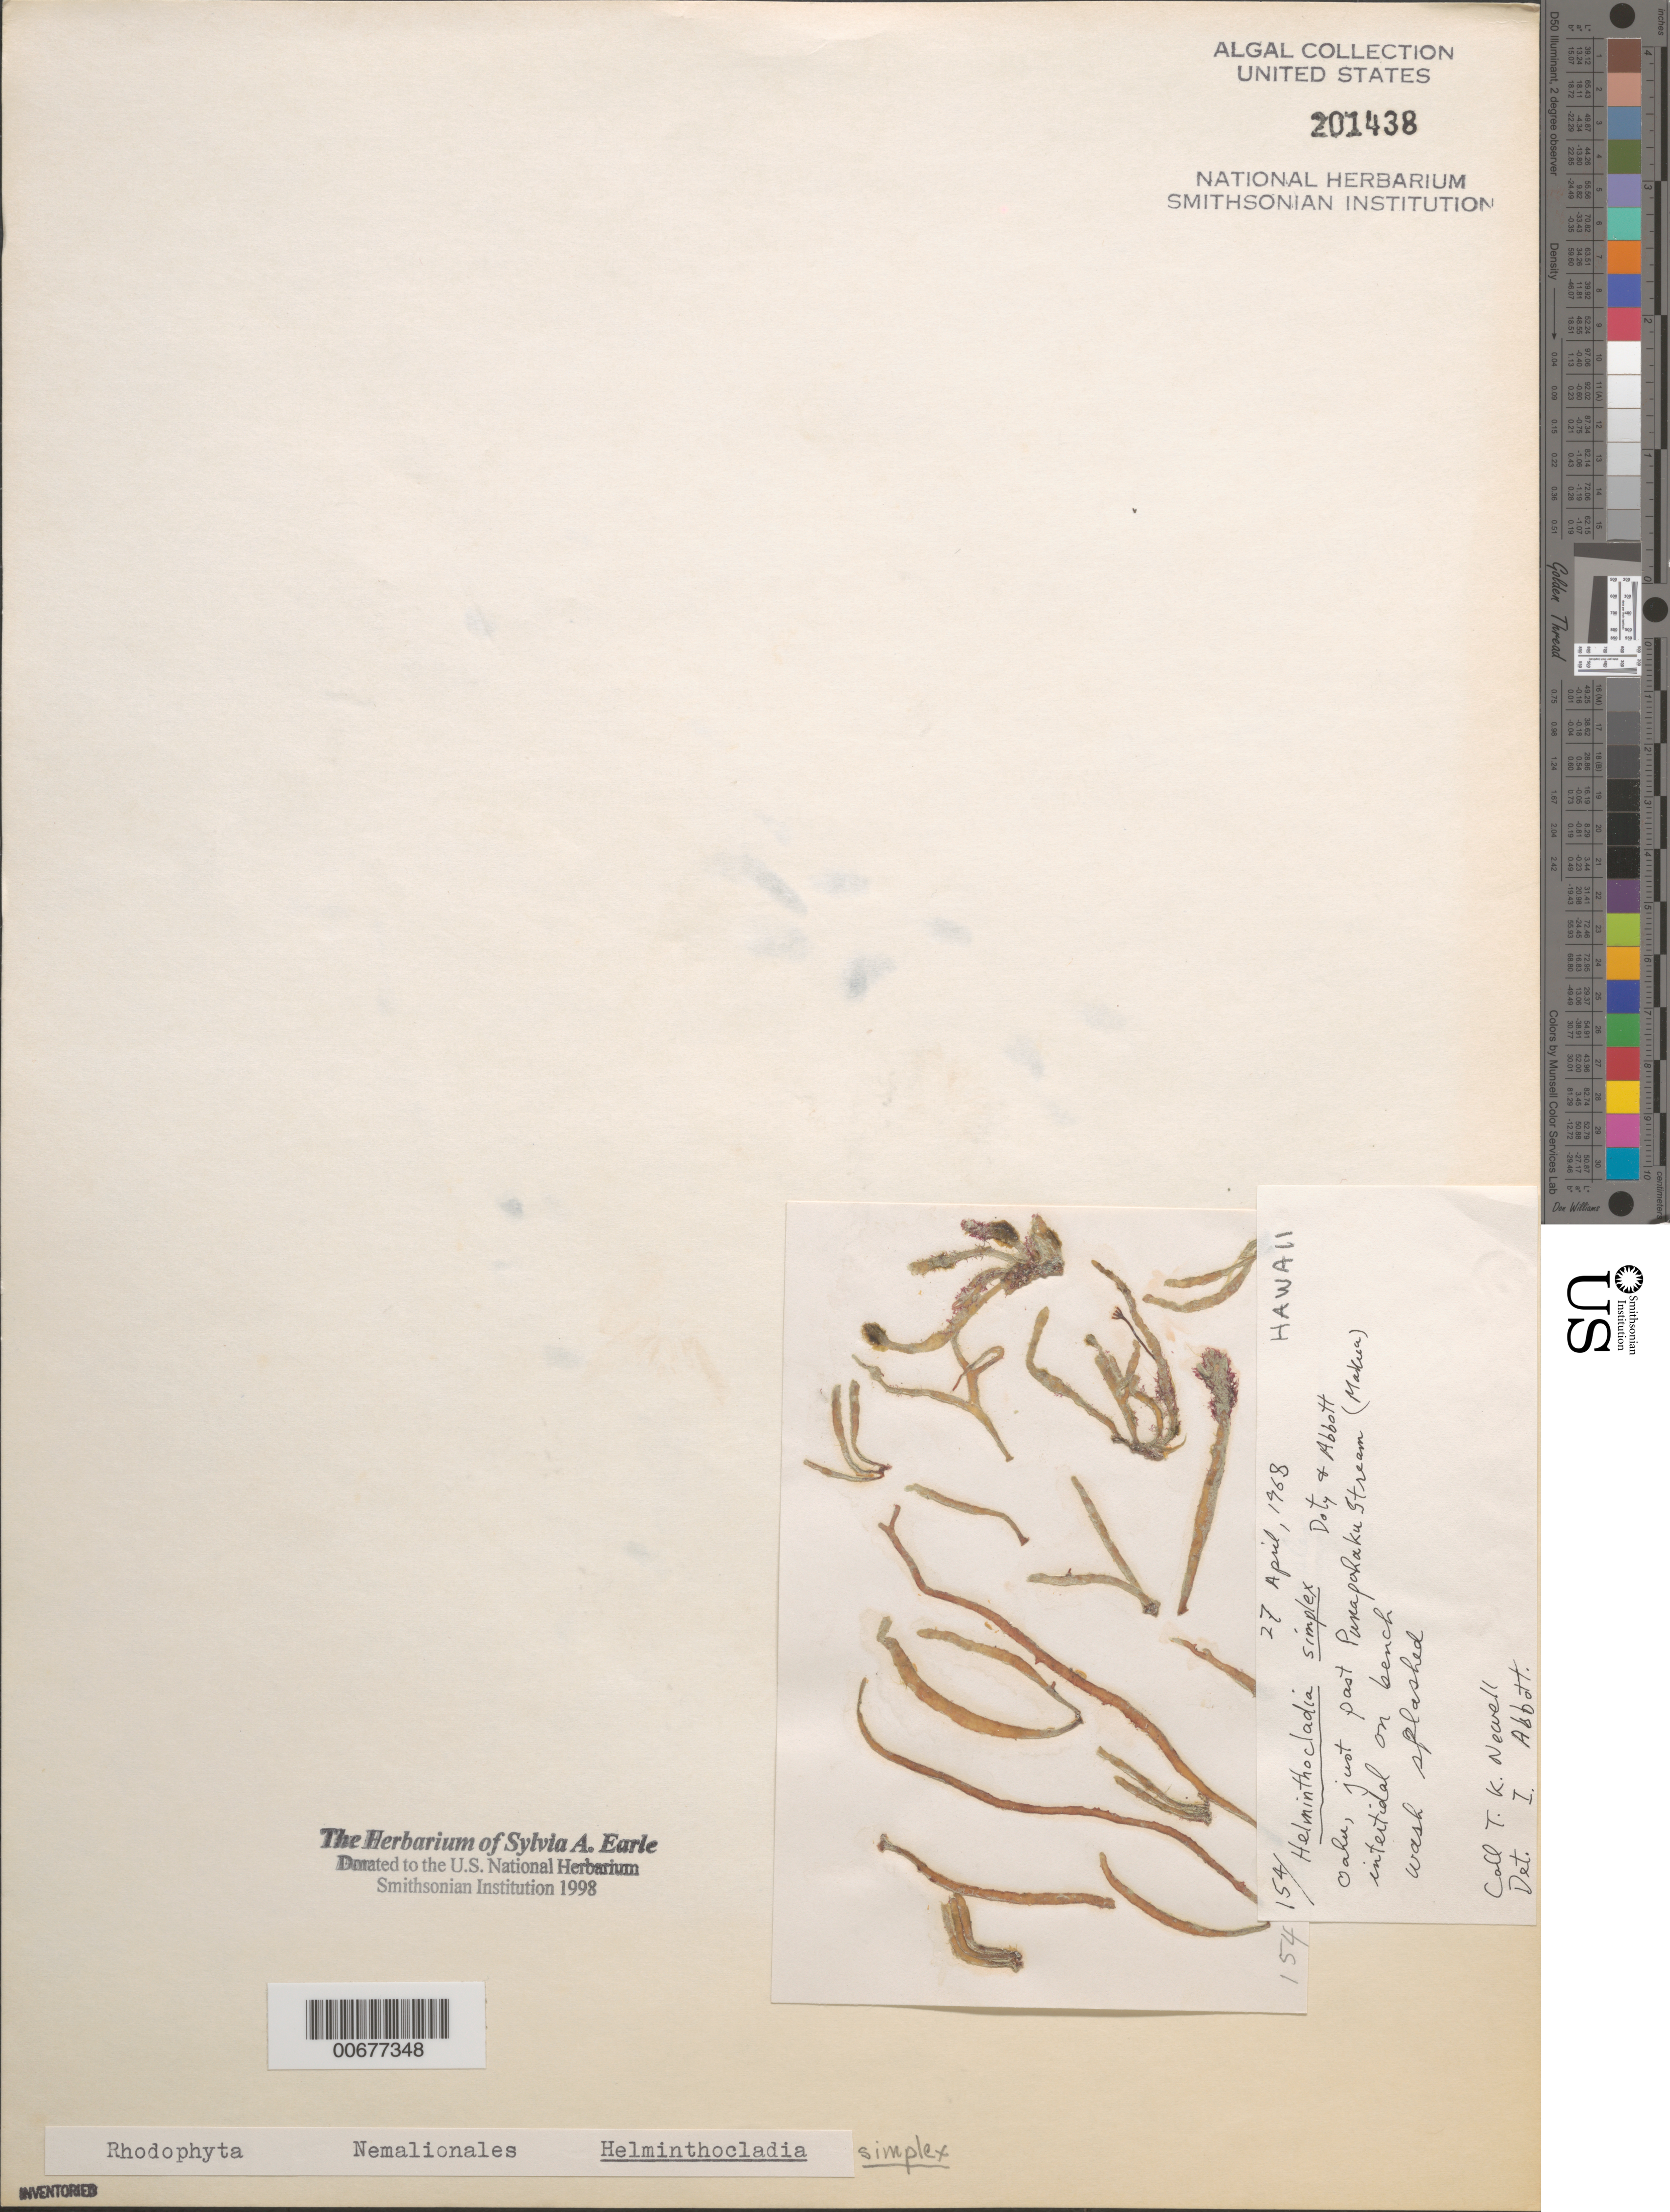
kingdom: Plantae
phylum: Rhodophyta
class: Florideophyceae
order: Nemaliales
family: Liagoraceae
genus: Helminthocladia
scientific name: Helminthocladia simplex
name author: Doty & I.A. Abbott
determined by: Abbott, Isabella A.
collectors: T. K. Newell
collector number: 154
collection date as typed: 27 Apr 1968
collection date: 1968-04-27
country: United States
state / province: Hawaii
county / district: Honolulu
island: Oahu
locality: Makua, near Punapohaku Stream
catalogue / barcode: US 201438